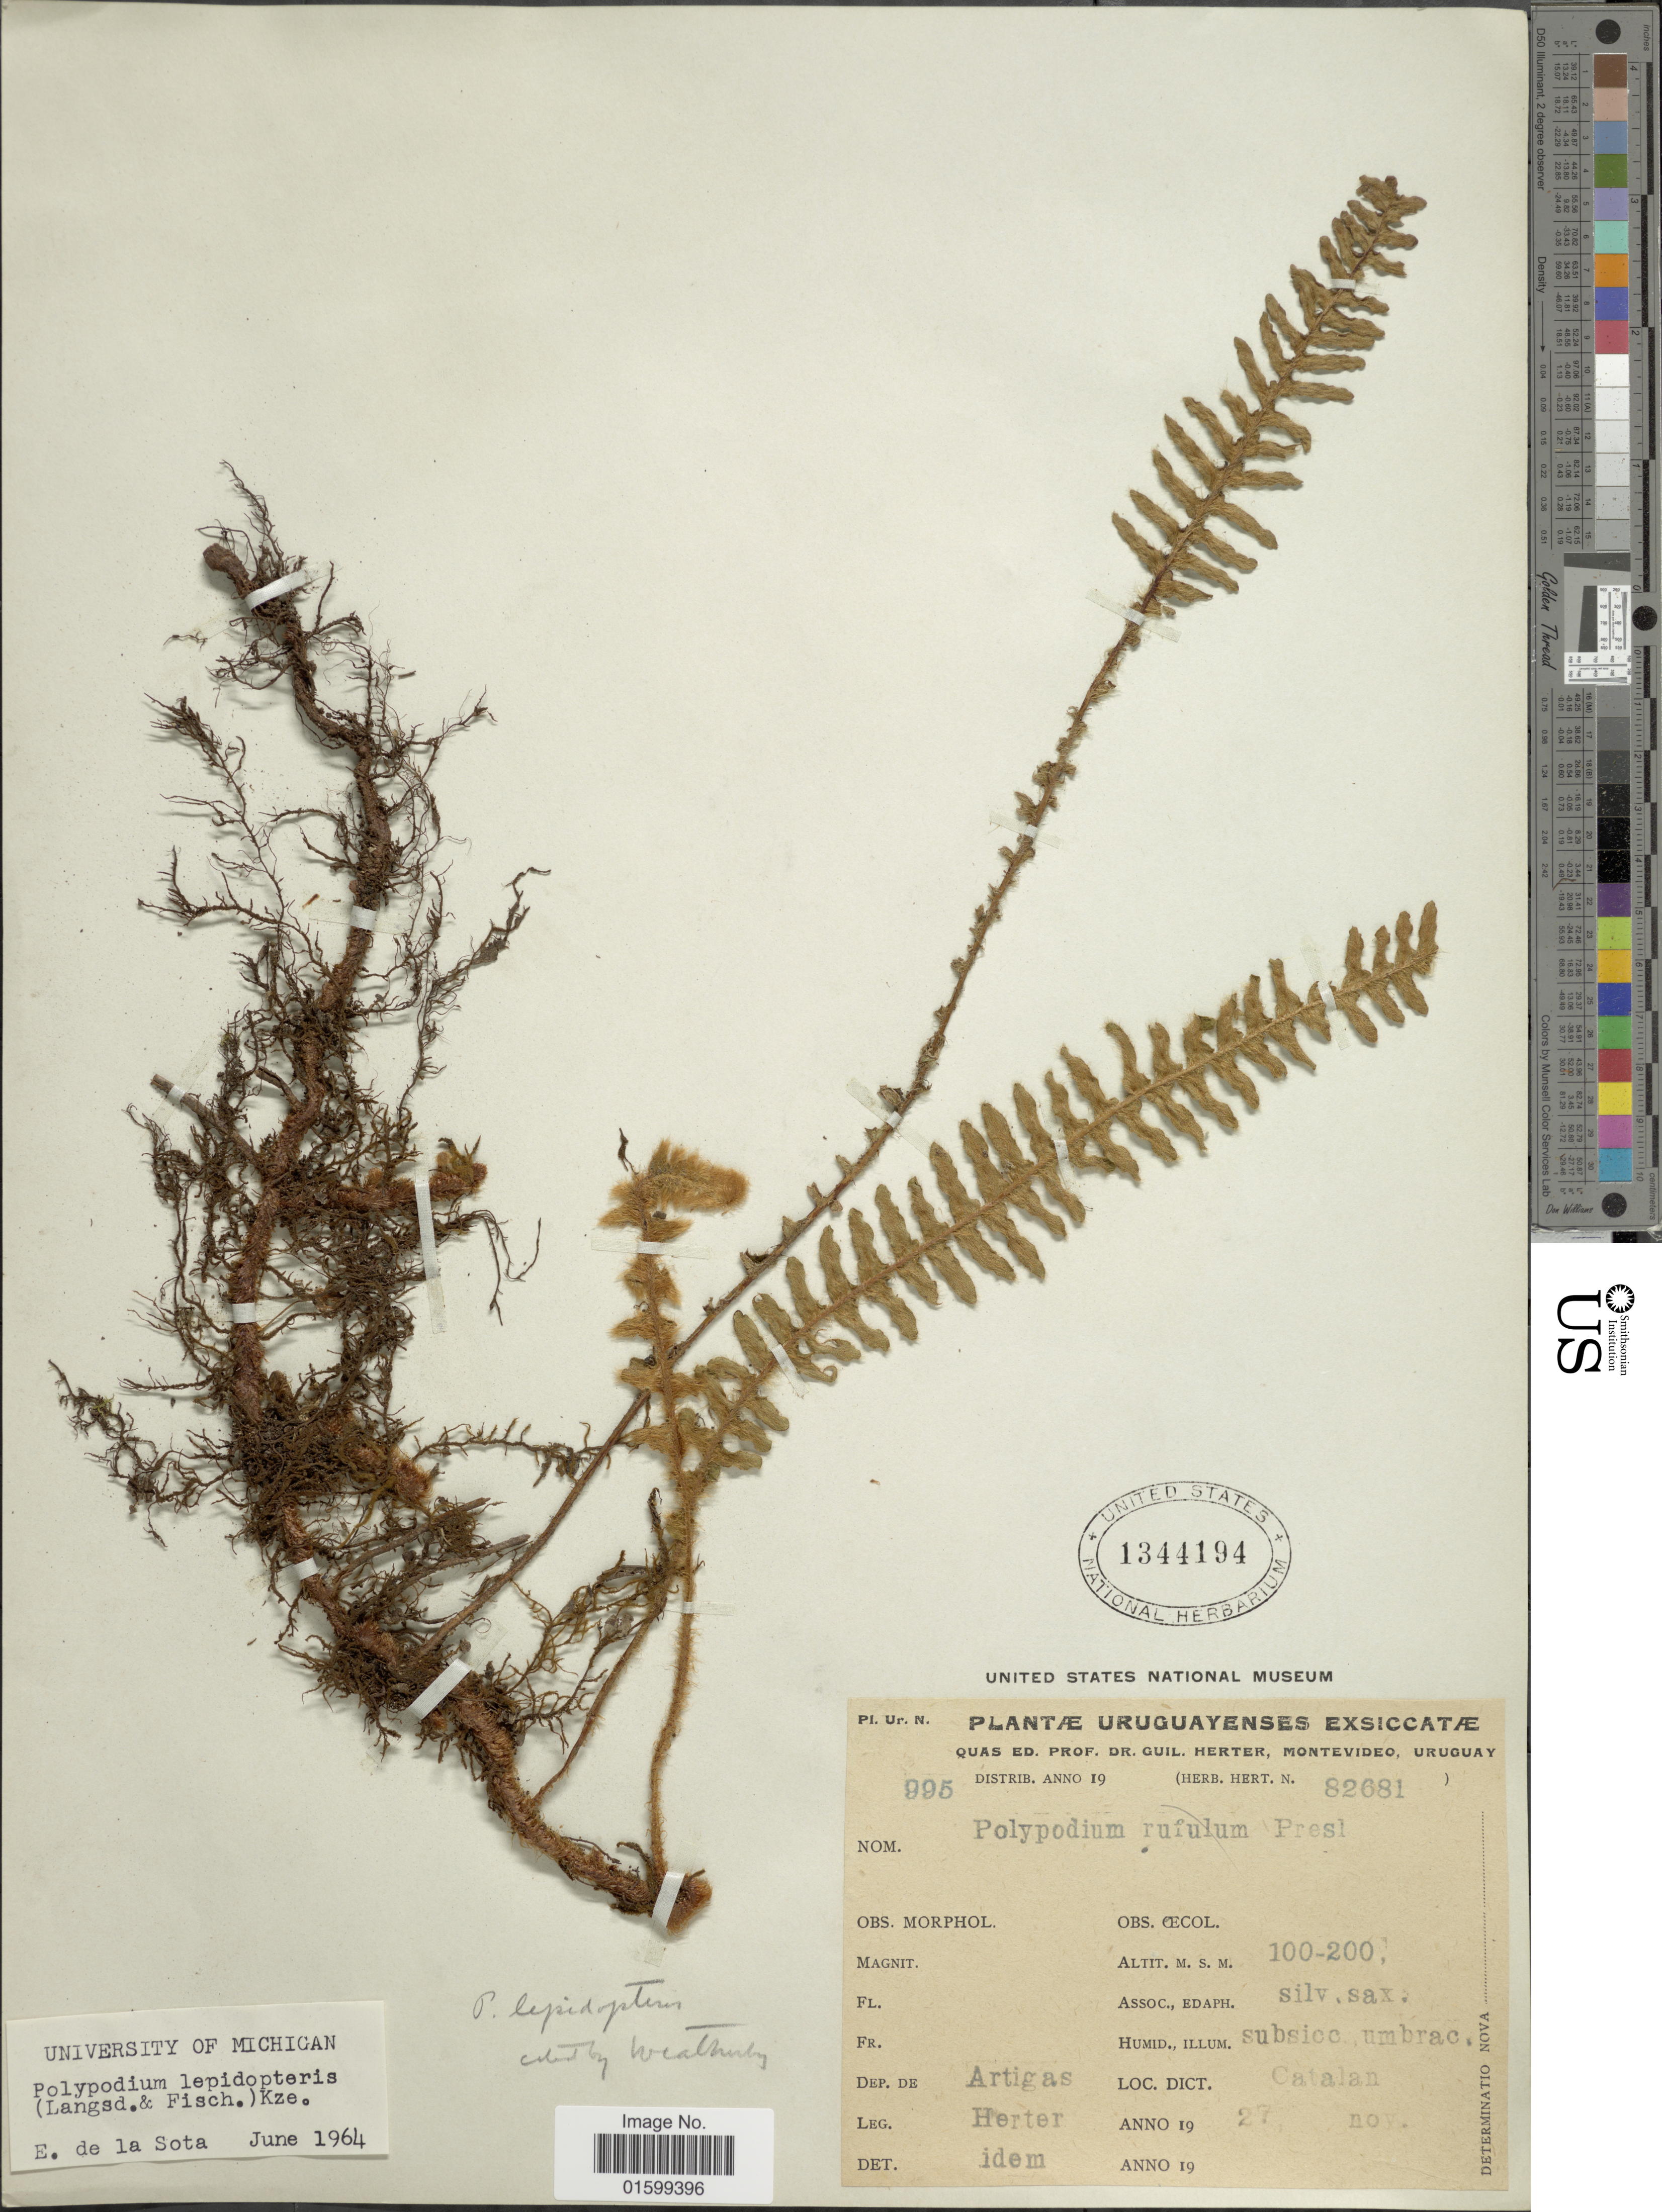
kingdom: Plantae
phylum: Tracheophyta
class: Polypodiopsida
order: Polypodiales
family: Polypodiaceae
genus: Pleopeltis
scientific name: Pleopeltis lepidopteris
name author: (Langsd. & Fisch.) de la Sota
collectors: W. G. Herter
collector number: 995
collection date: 1927-11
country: Uruguay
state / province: Artigas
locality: Dep. de Artigasm Catalan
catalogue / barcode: US 1344194